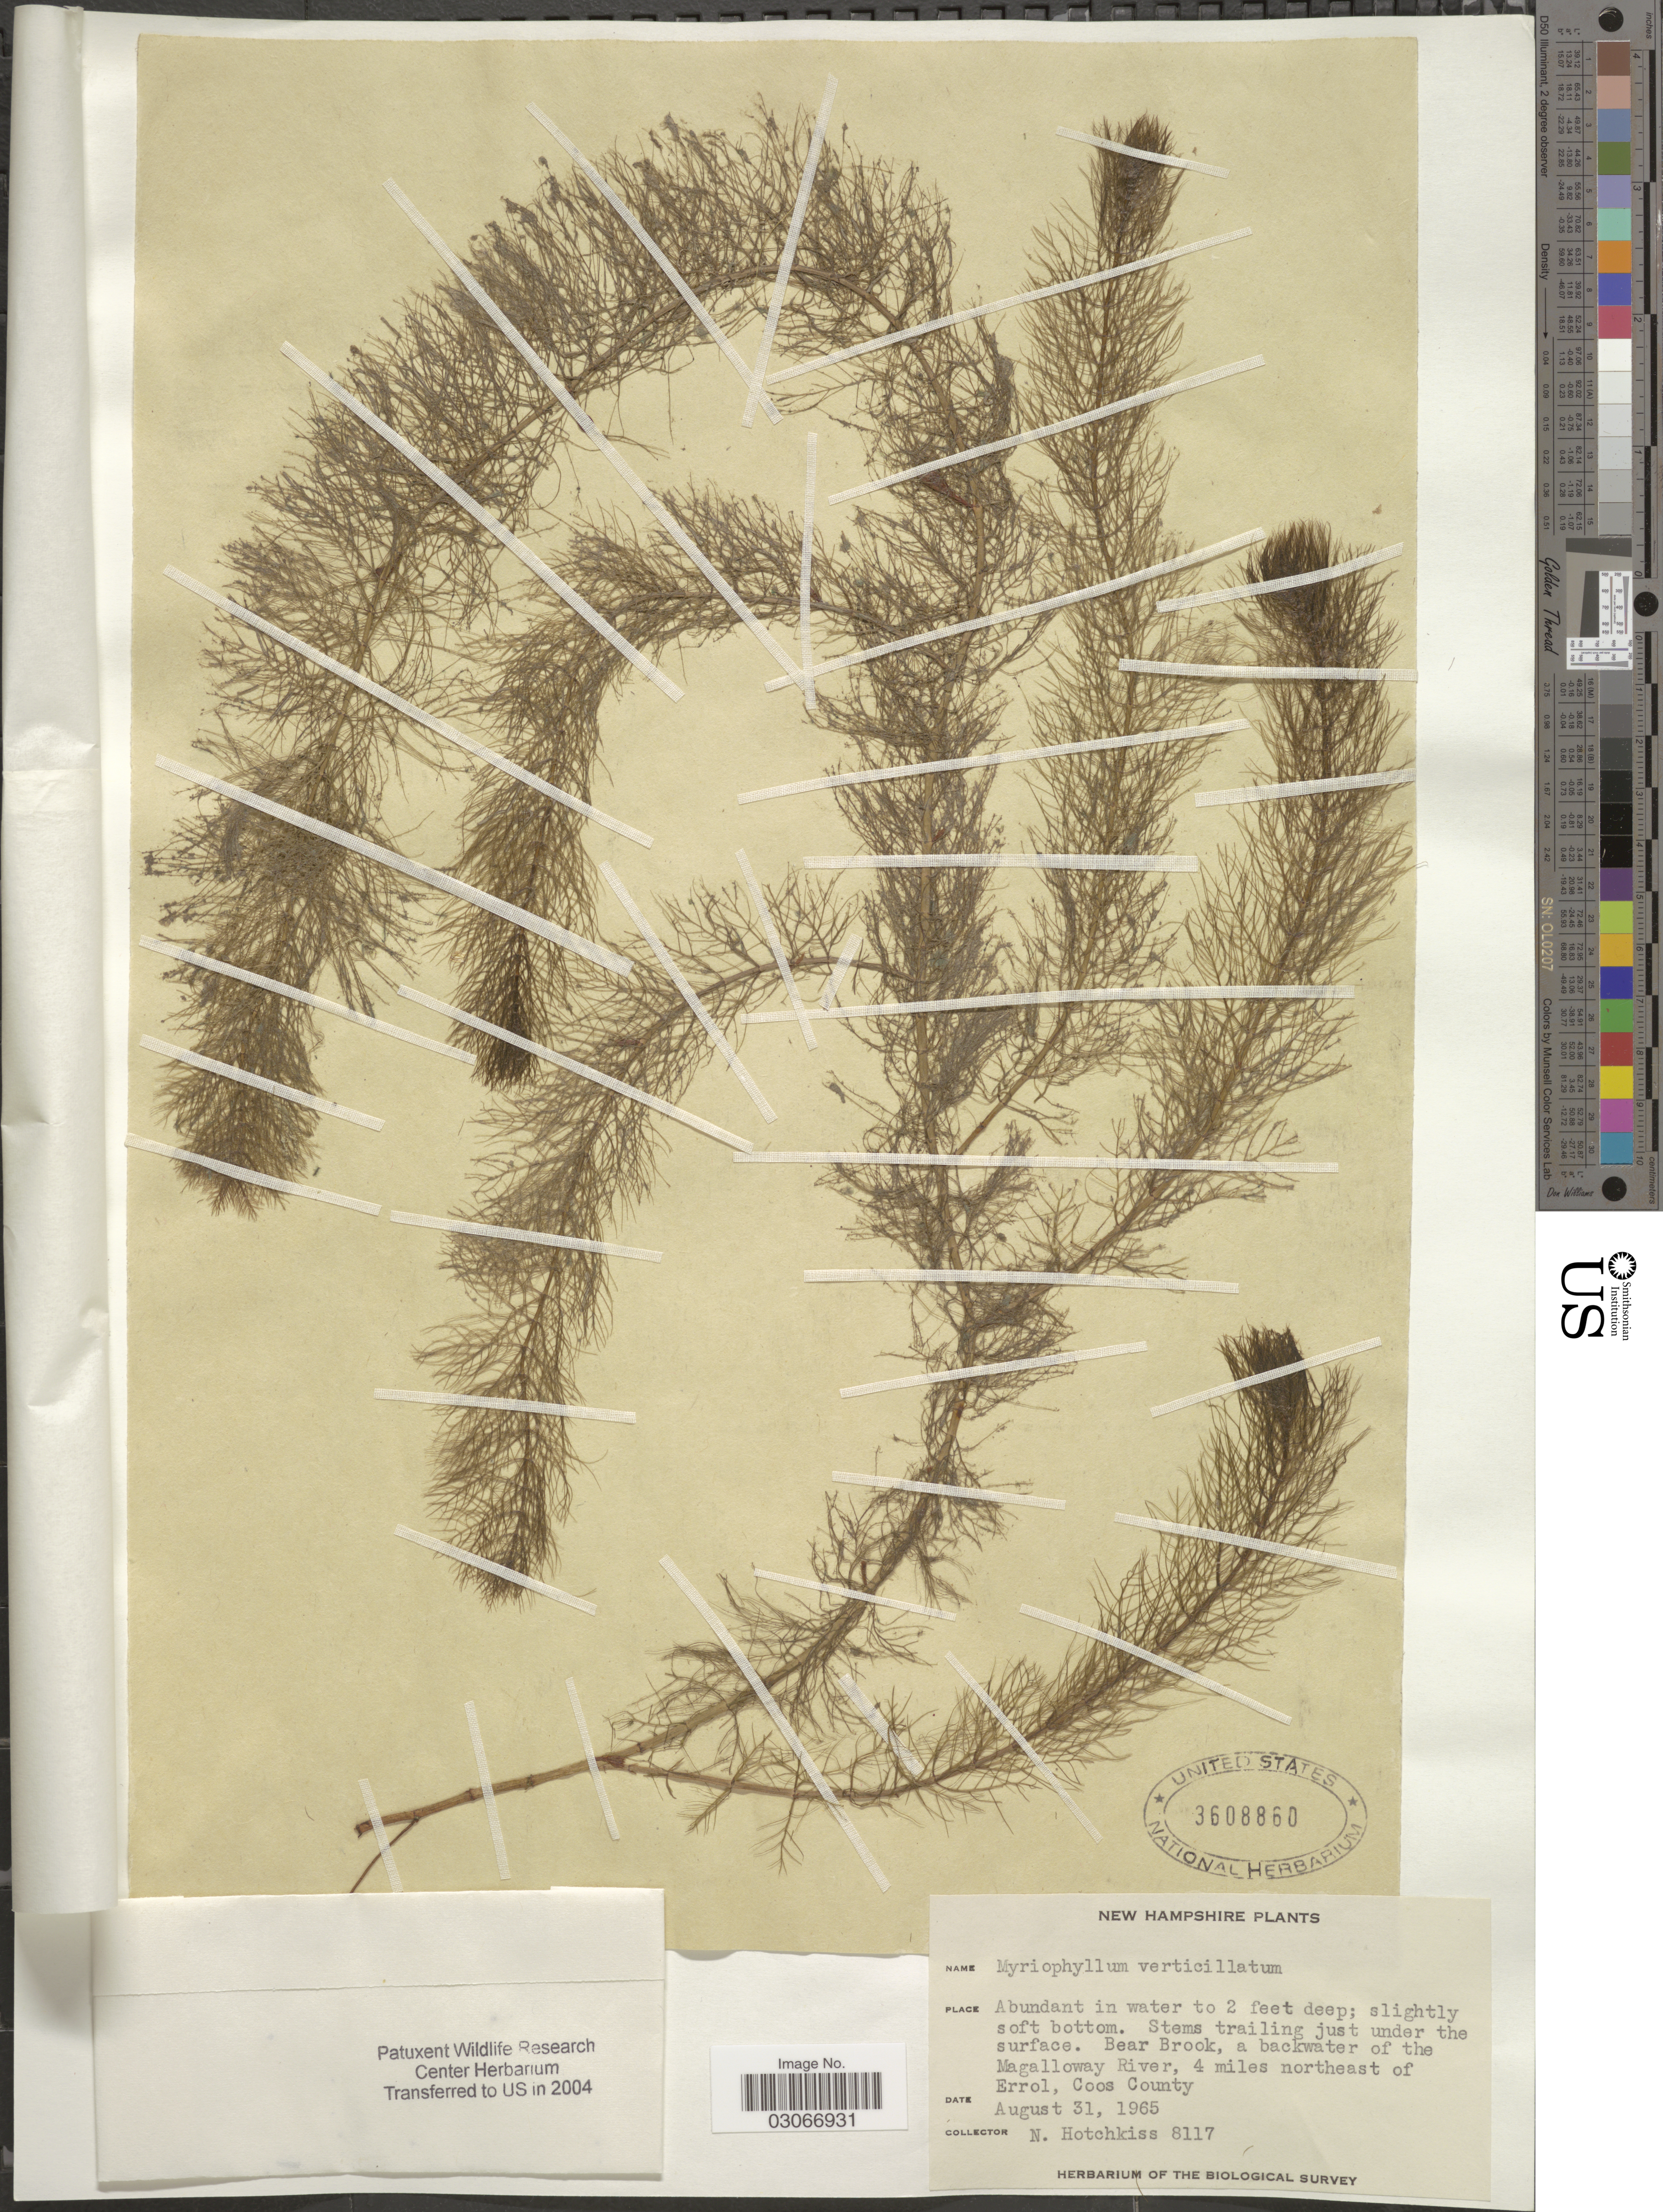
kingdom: Plantae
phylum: Tracheophyta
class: Magnoliopsida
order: Saxifragales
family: Haloragaceae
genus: Myriophyllum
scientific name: Myriophyllum verticillatum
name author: L.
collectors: N. Hotchkiss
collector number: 8117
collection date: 1965-08-31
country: United States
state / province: New Hampshire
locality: Bear Brook, a backwater of the Magalloway River, 4 miles northeast of Errol, Coos County.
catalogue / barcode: US 3608860